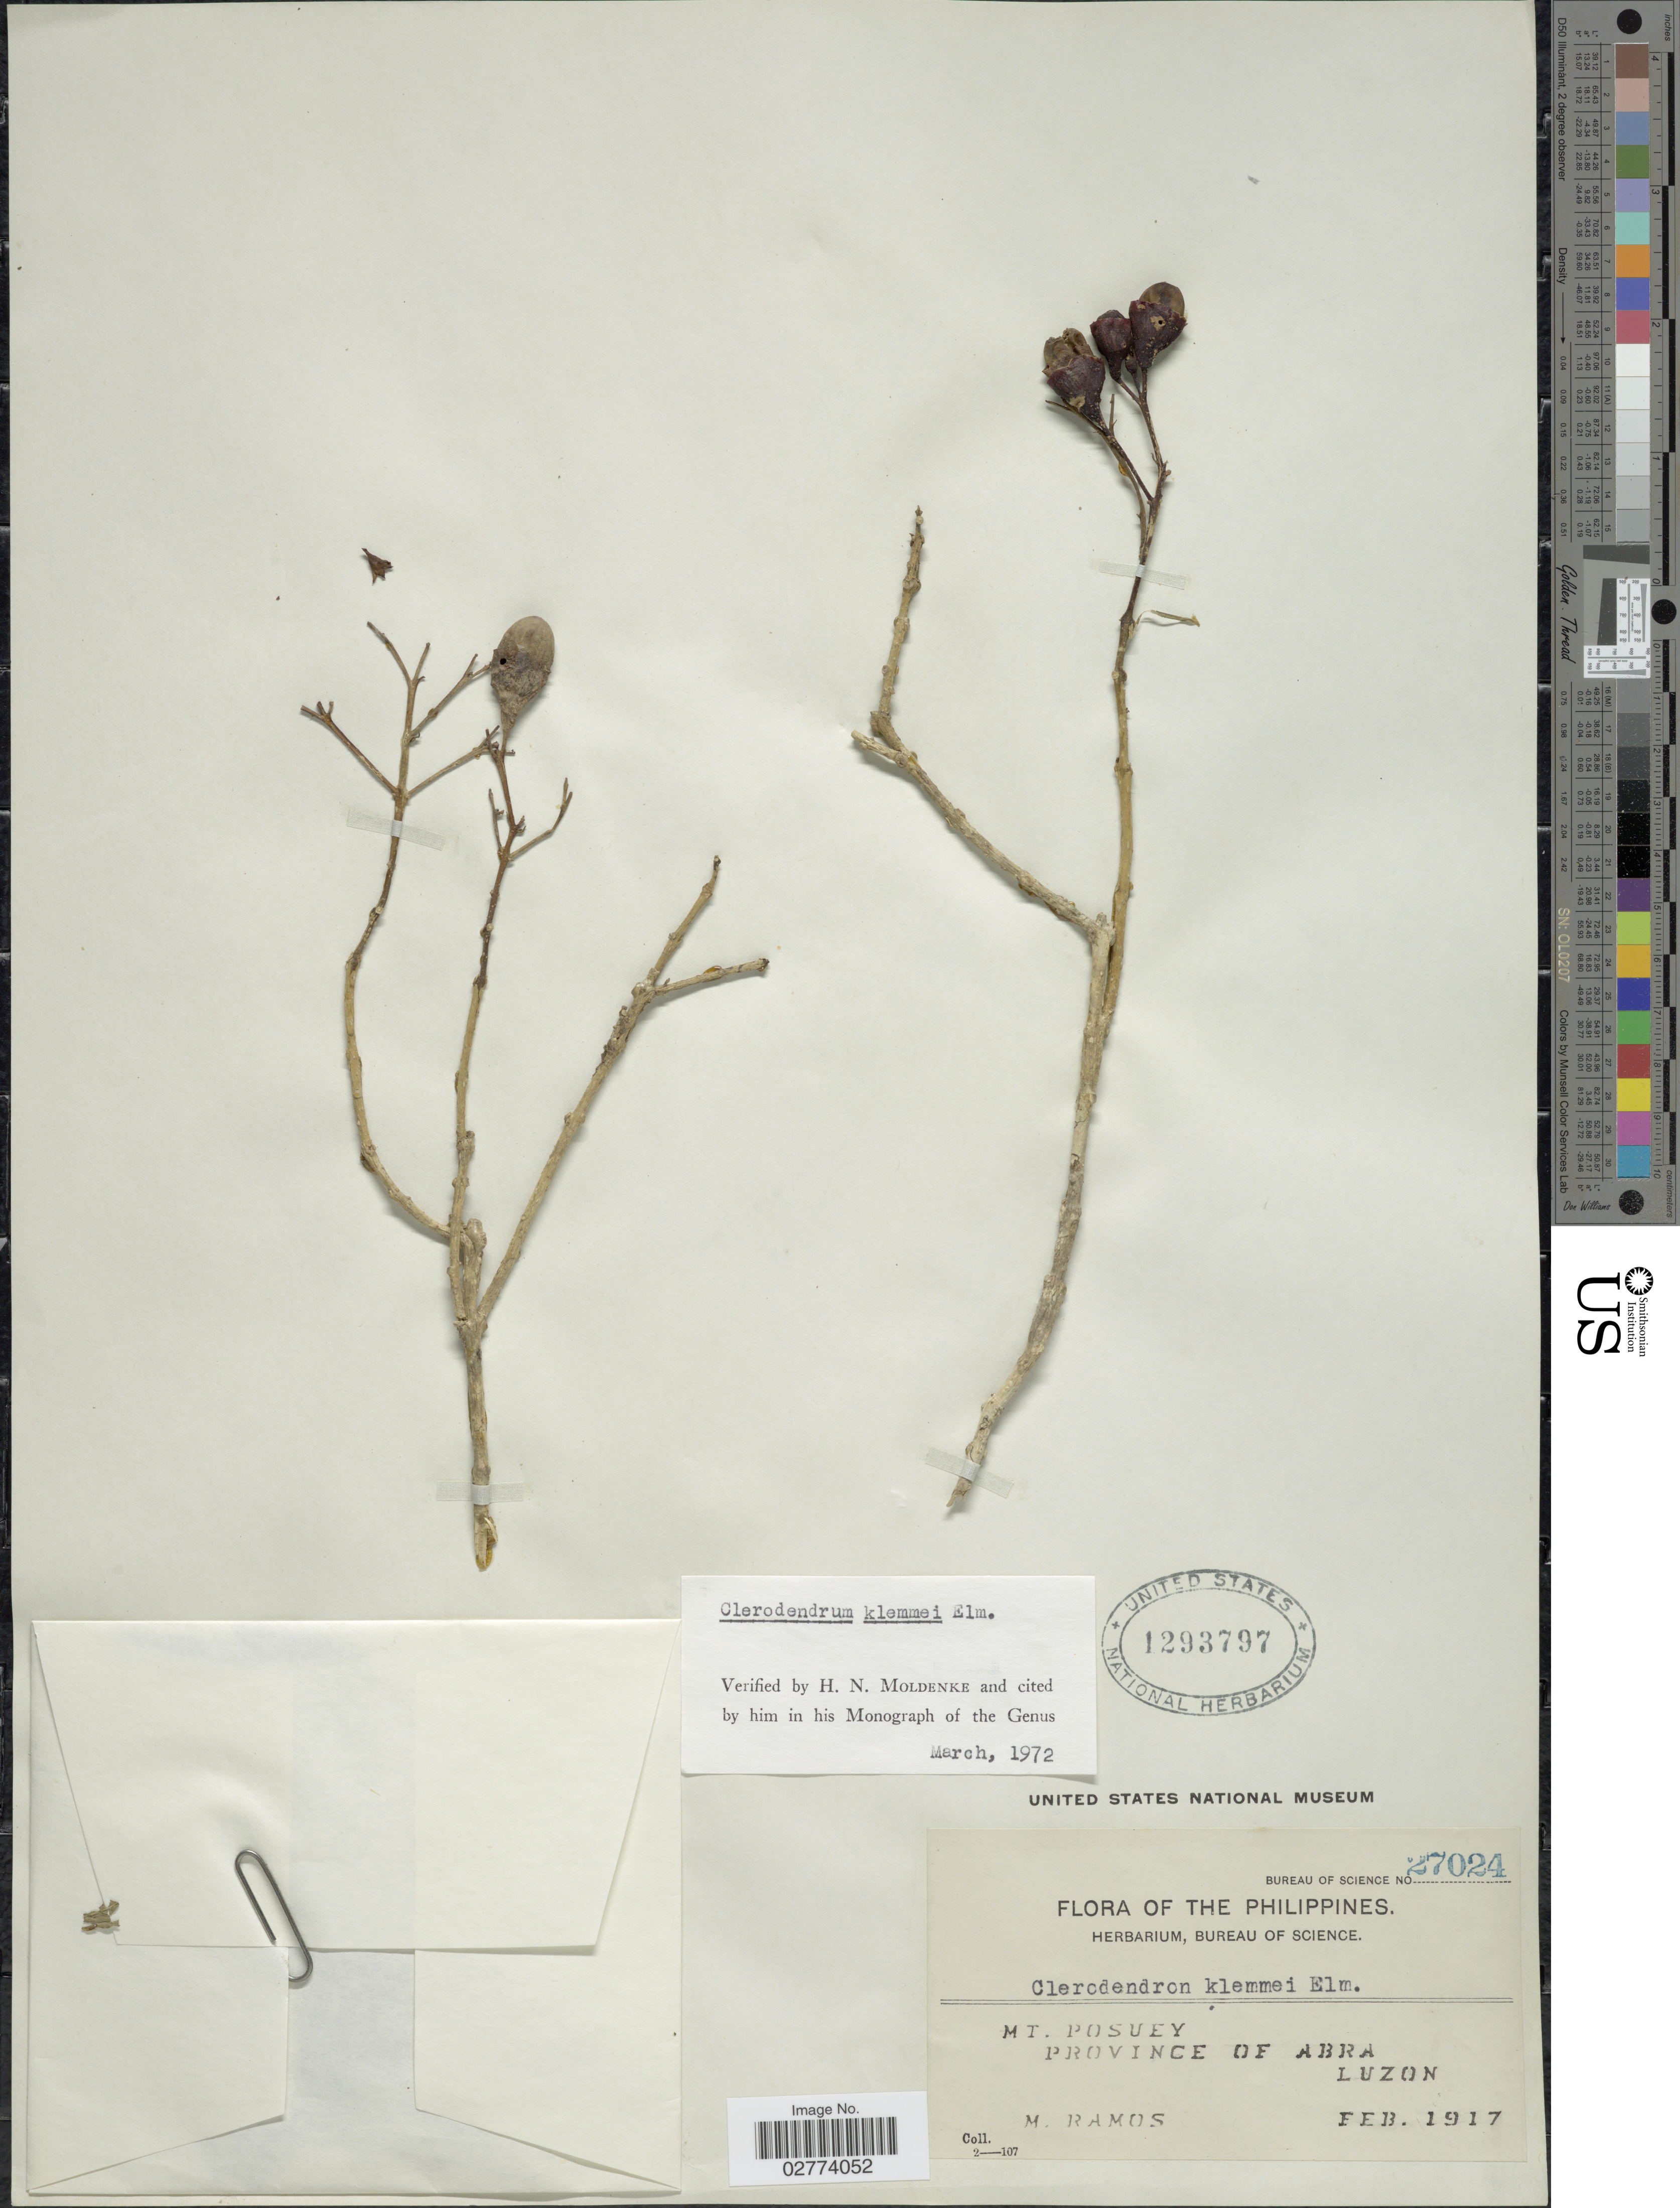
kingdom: Plantae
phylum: Tracheophyta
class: Magnoliopsida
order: Lamiales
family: Lamiaceae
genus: Clerodendrum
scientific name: Clerodendrum klemmei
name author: Elmer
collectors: M. Ramos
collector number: Bureau of Science 27024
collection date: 1917-02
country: Philippines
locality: Mt. Posuey, Province of Abra, Luzon.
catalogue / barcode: US 1293797